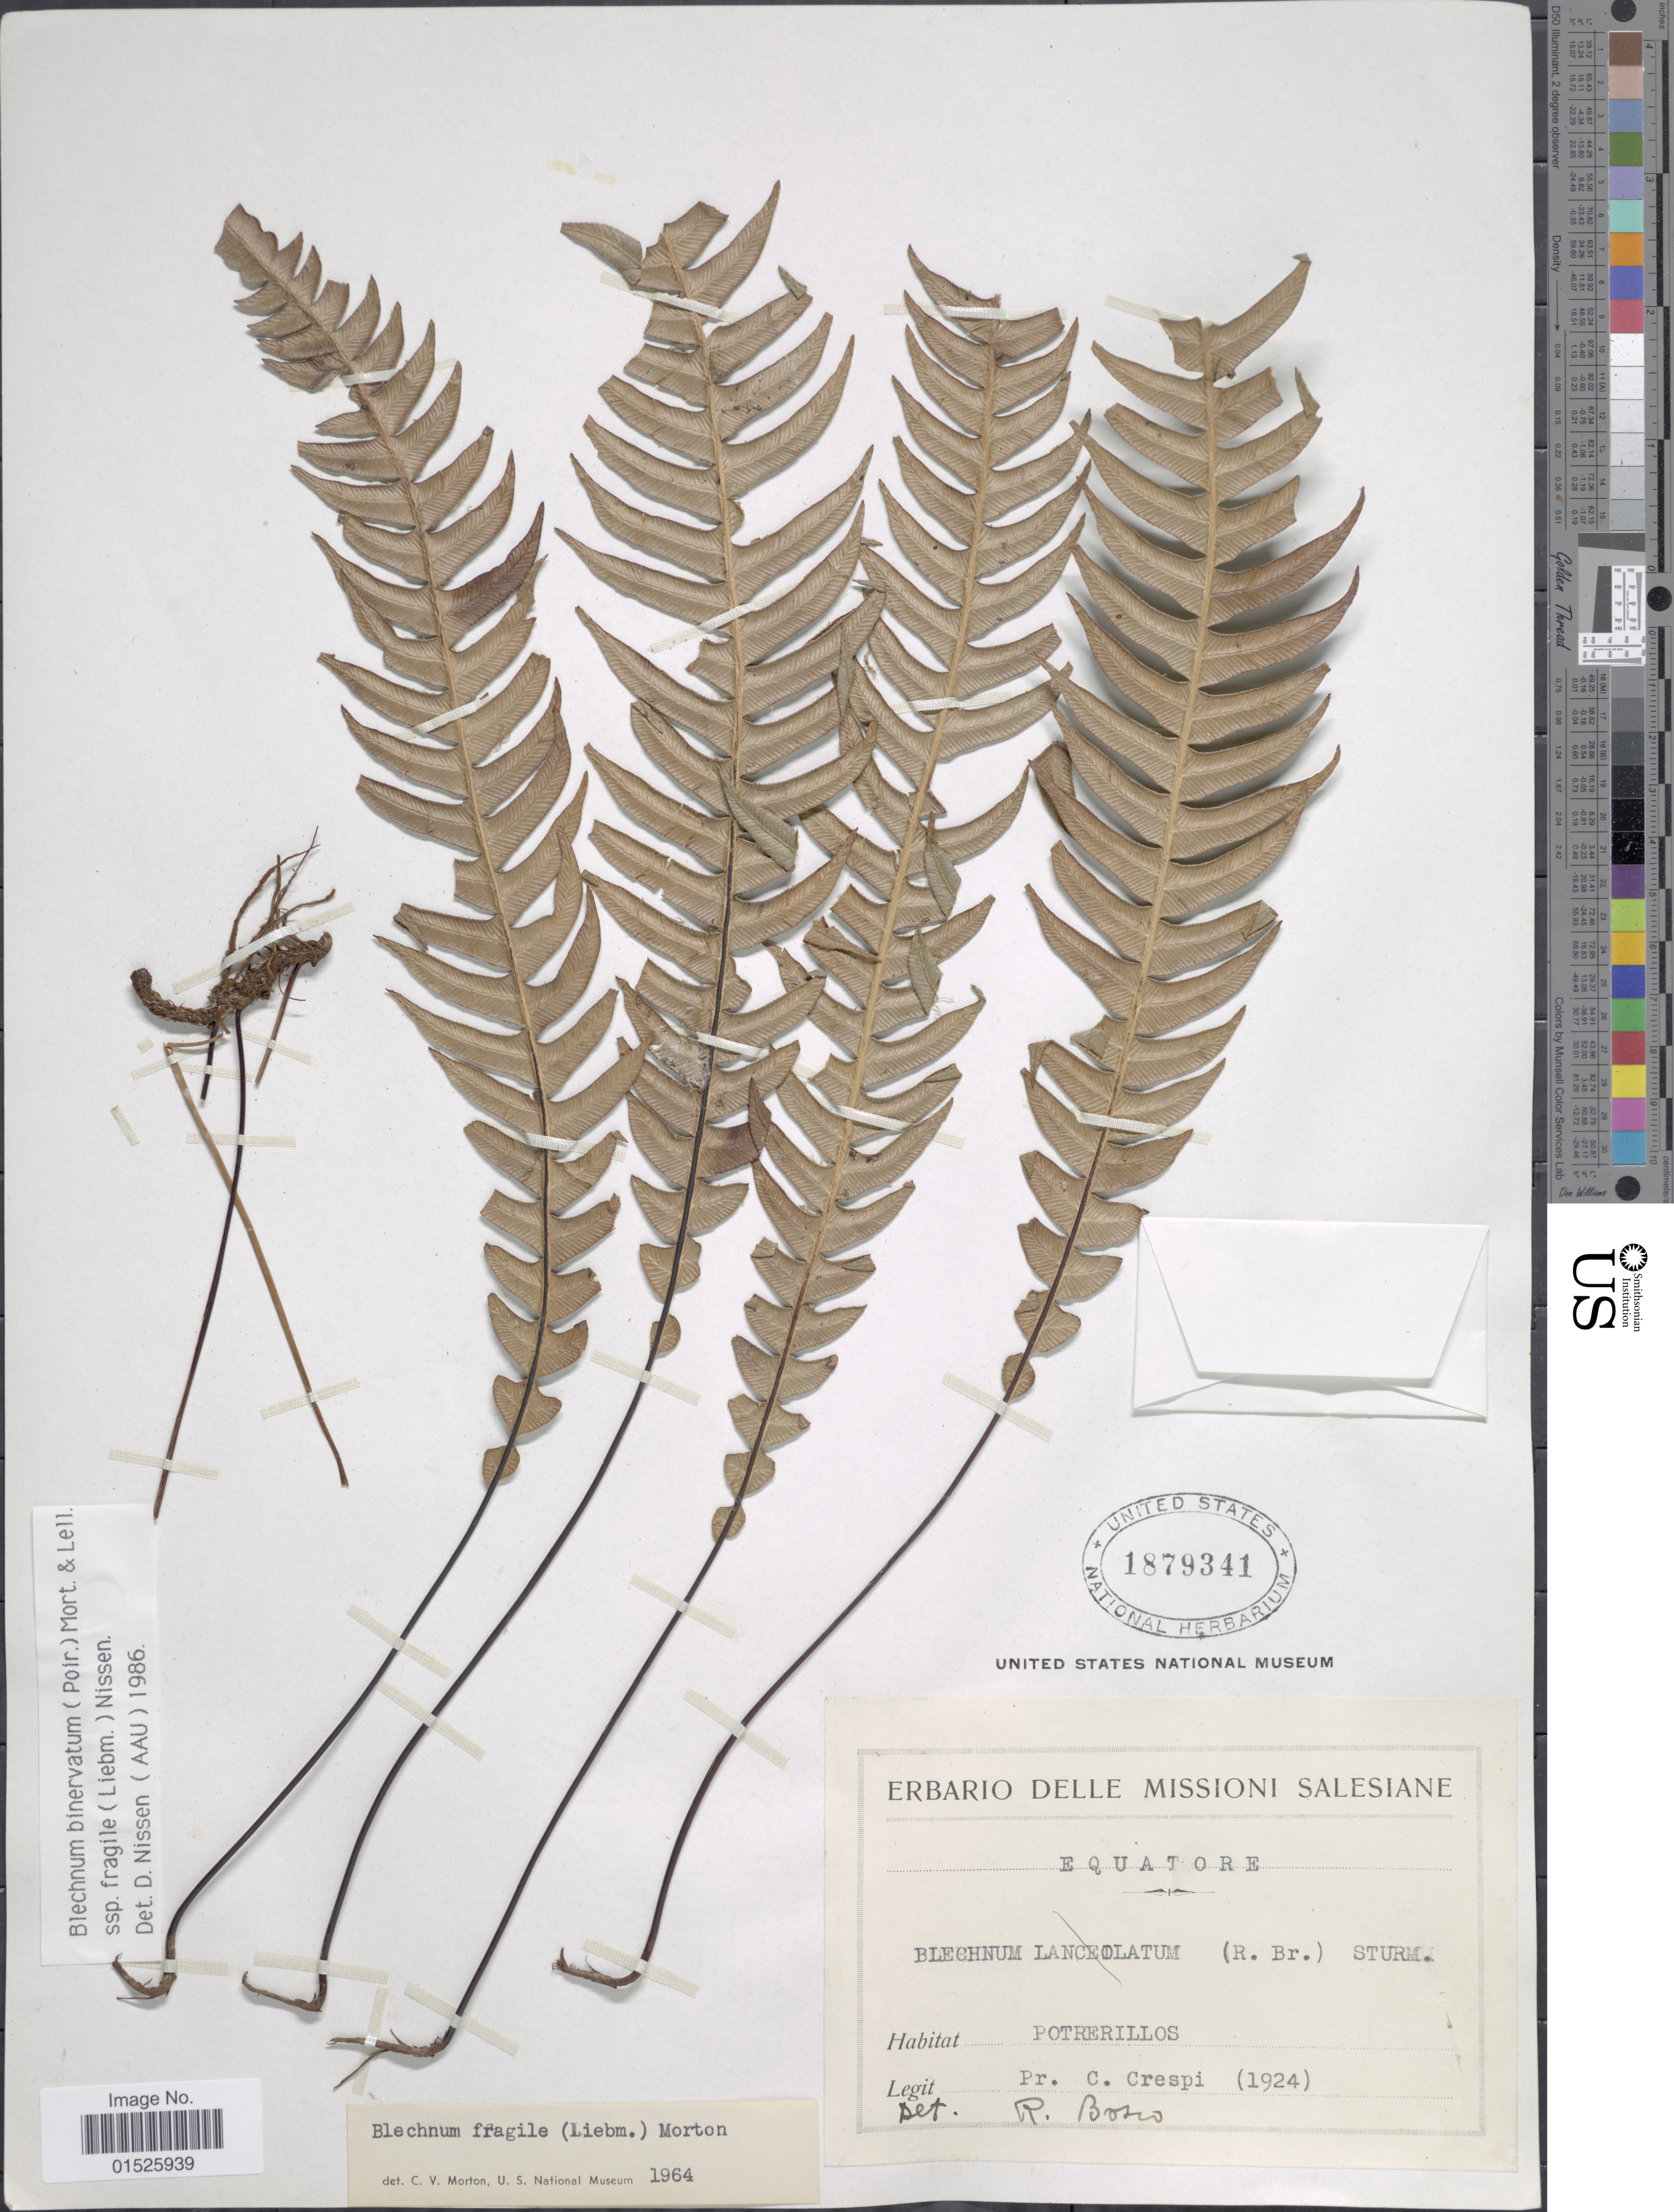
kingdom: Plantae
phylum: Tracheophyta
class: Polypodiopsida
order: Polypodiales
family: Blechnaceae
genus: Blechnum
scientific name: Blechnum fragile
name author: (Liebm.) C.V. Morton & Lellinger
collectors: C. Crespi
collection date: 1924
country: Ecuador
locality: Equatore. Potrerillos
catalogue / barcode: US 1879341